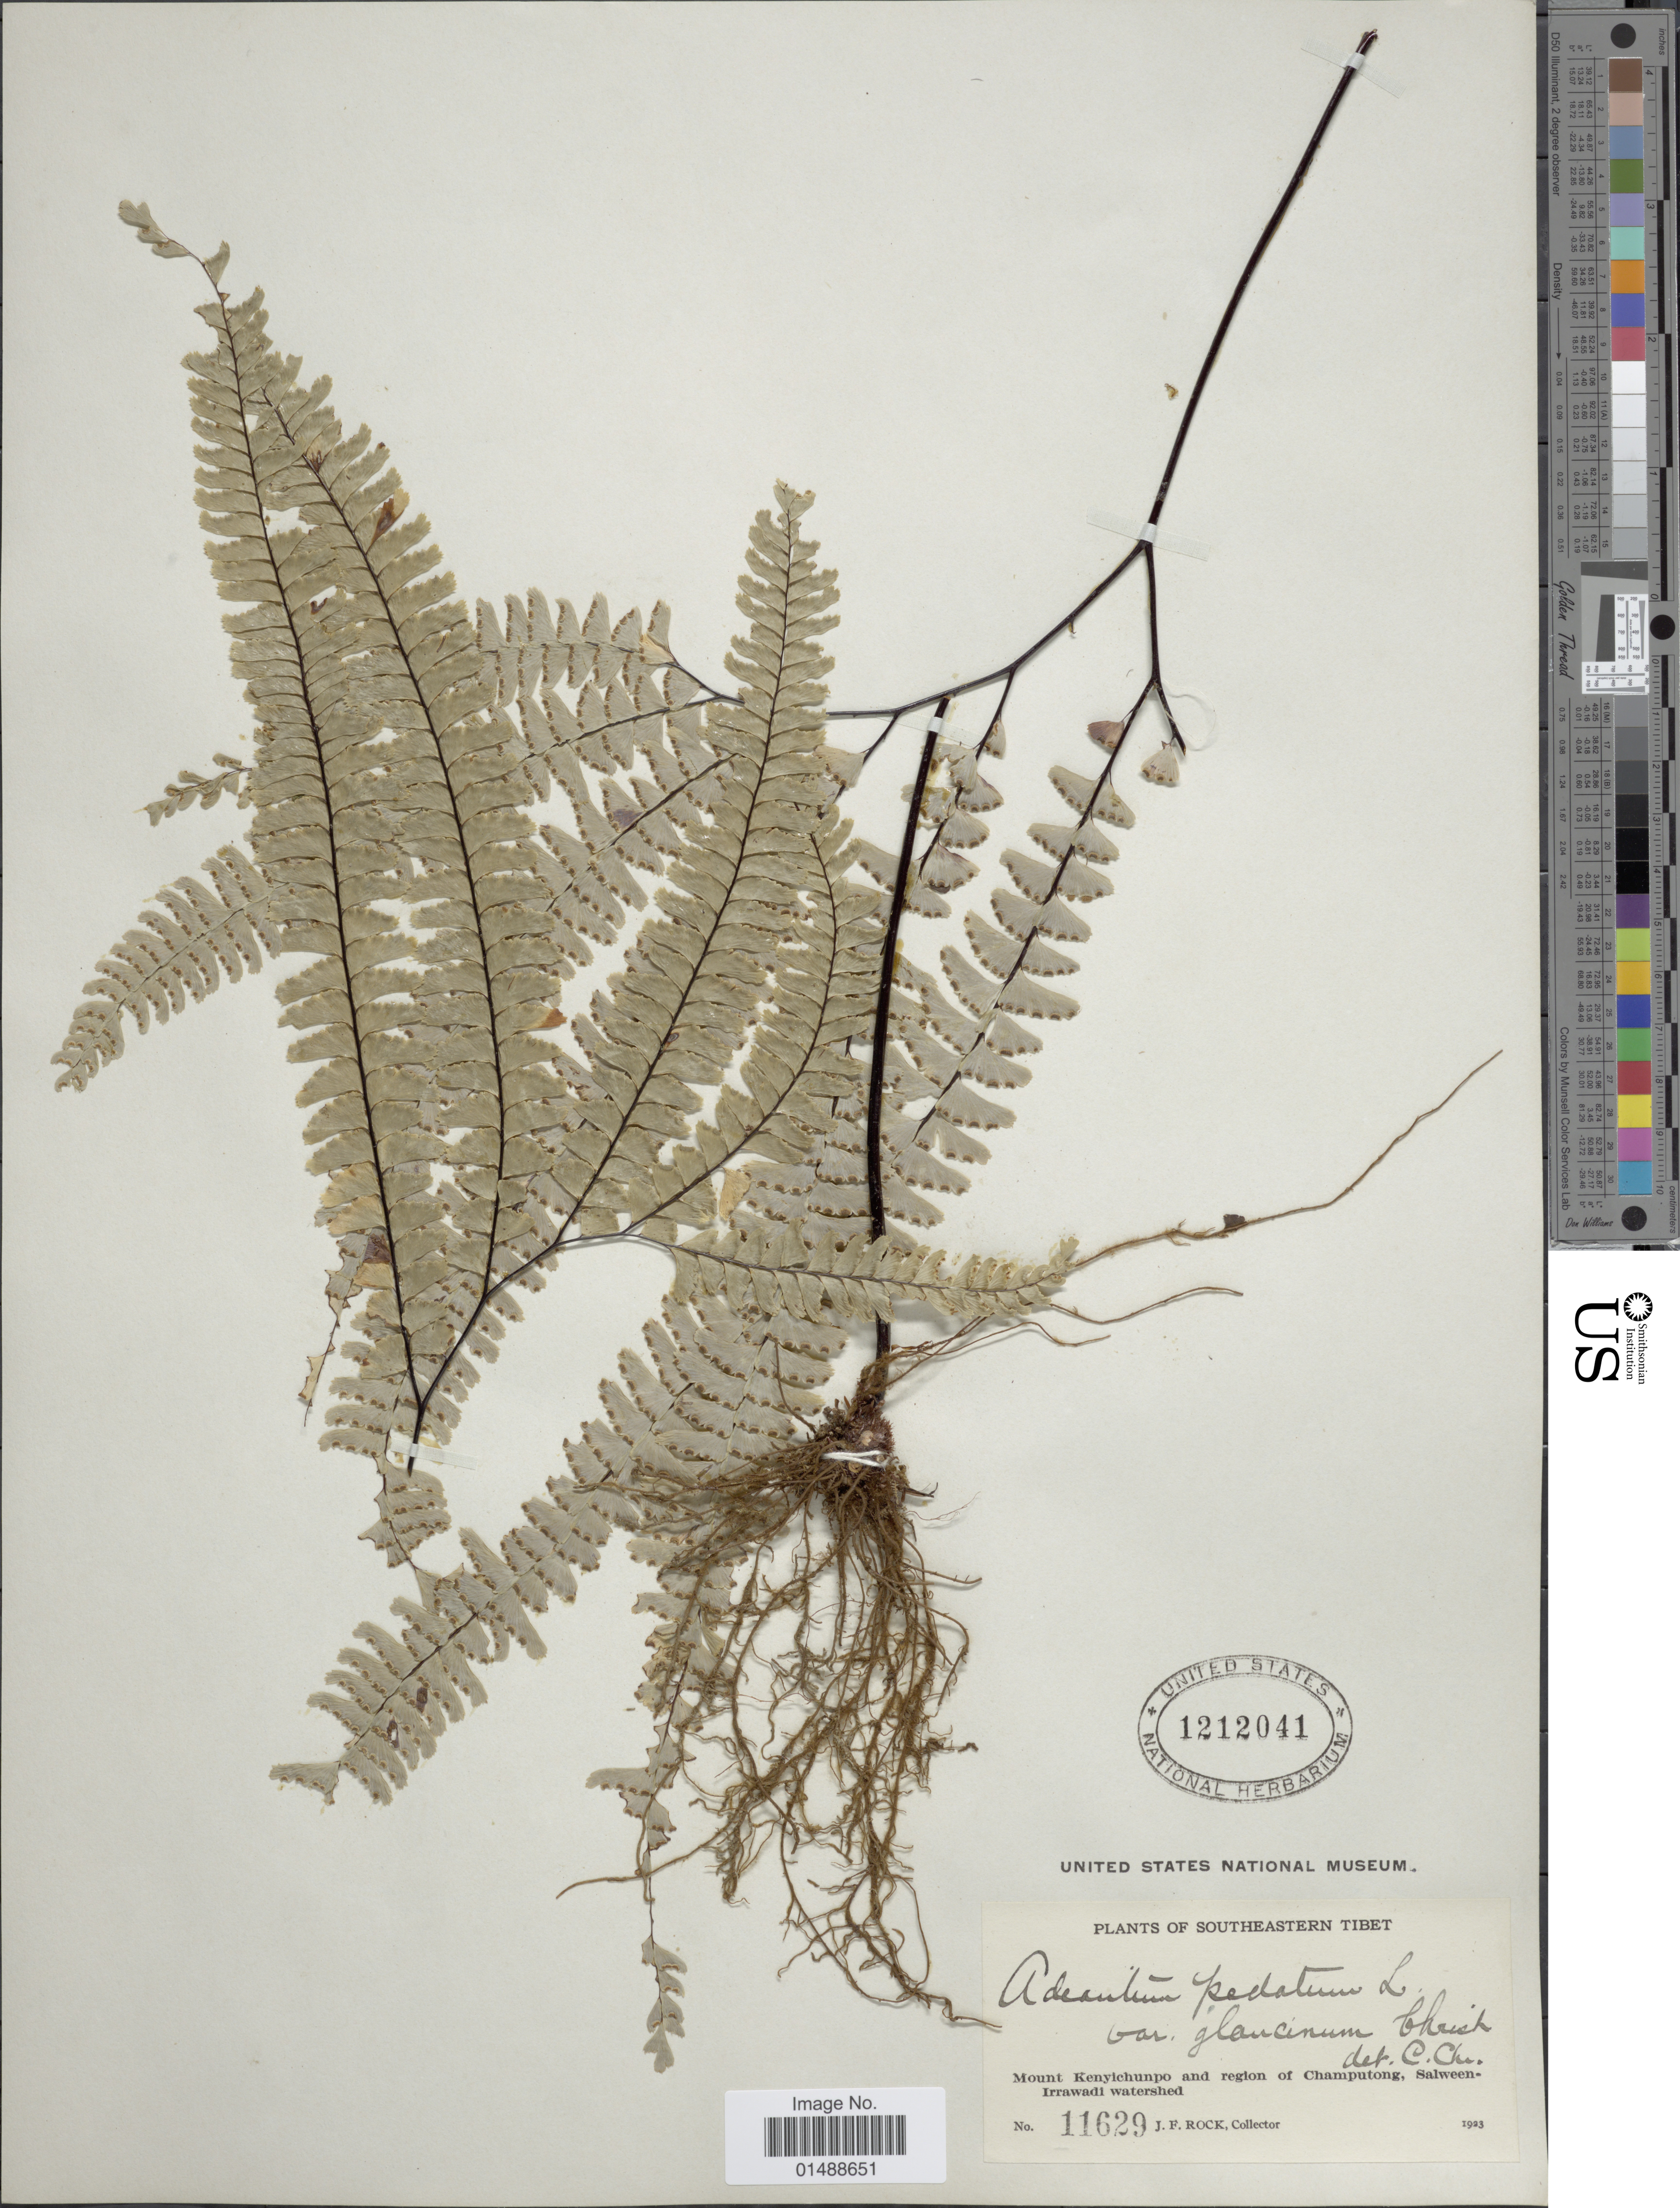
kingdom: Plantae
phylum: Tracheophyta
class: Polypodiopsida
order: Polypodiales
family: Pteridaceae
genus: Adiantum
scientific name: Adiantum pedatum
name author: L.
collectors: J. Rock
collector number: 11629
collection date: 1923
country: China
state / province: Xizang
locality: Southeastern Tibet, Mount Kenyichunpo and region of Champutong, Salween-Irrawadi watershed.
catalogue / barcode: US 1212041